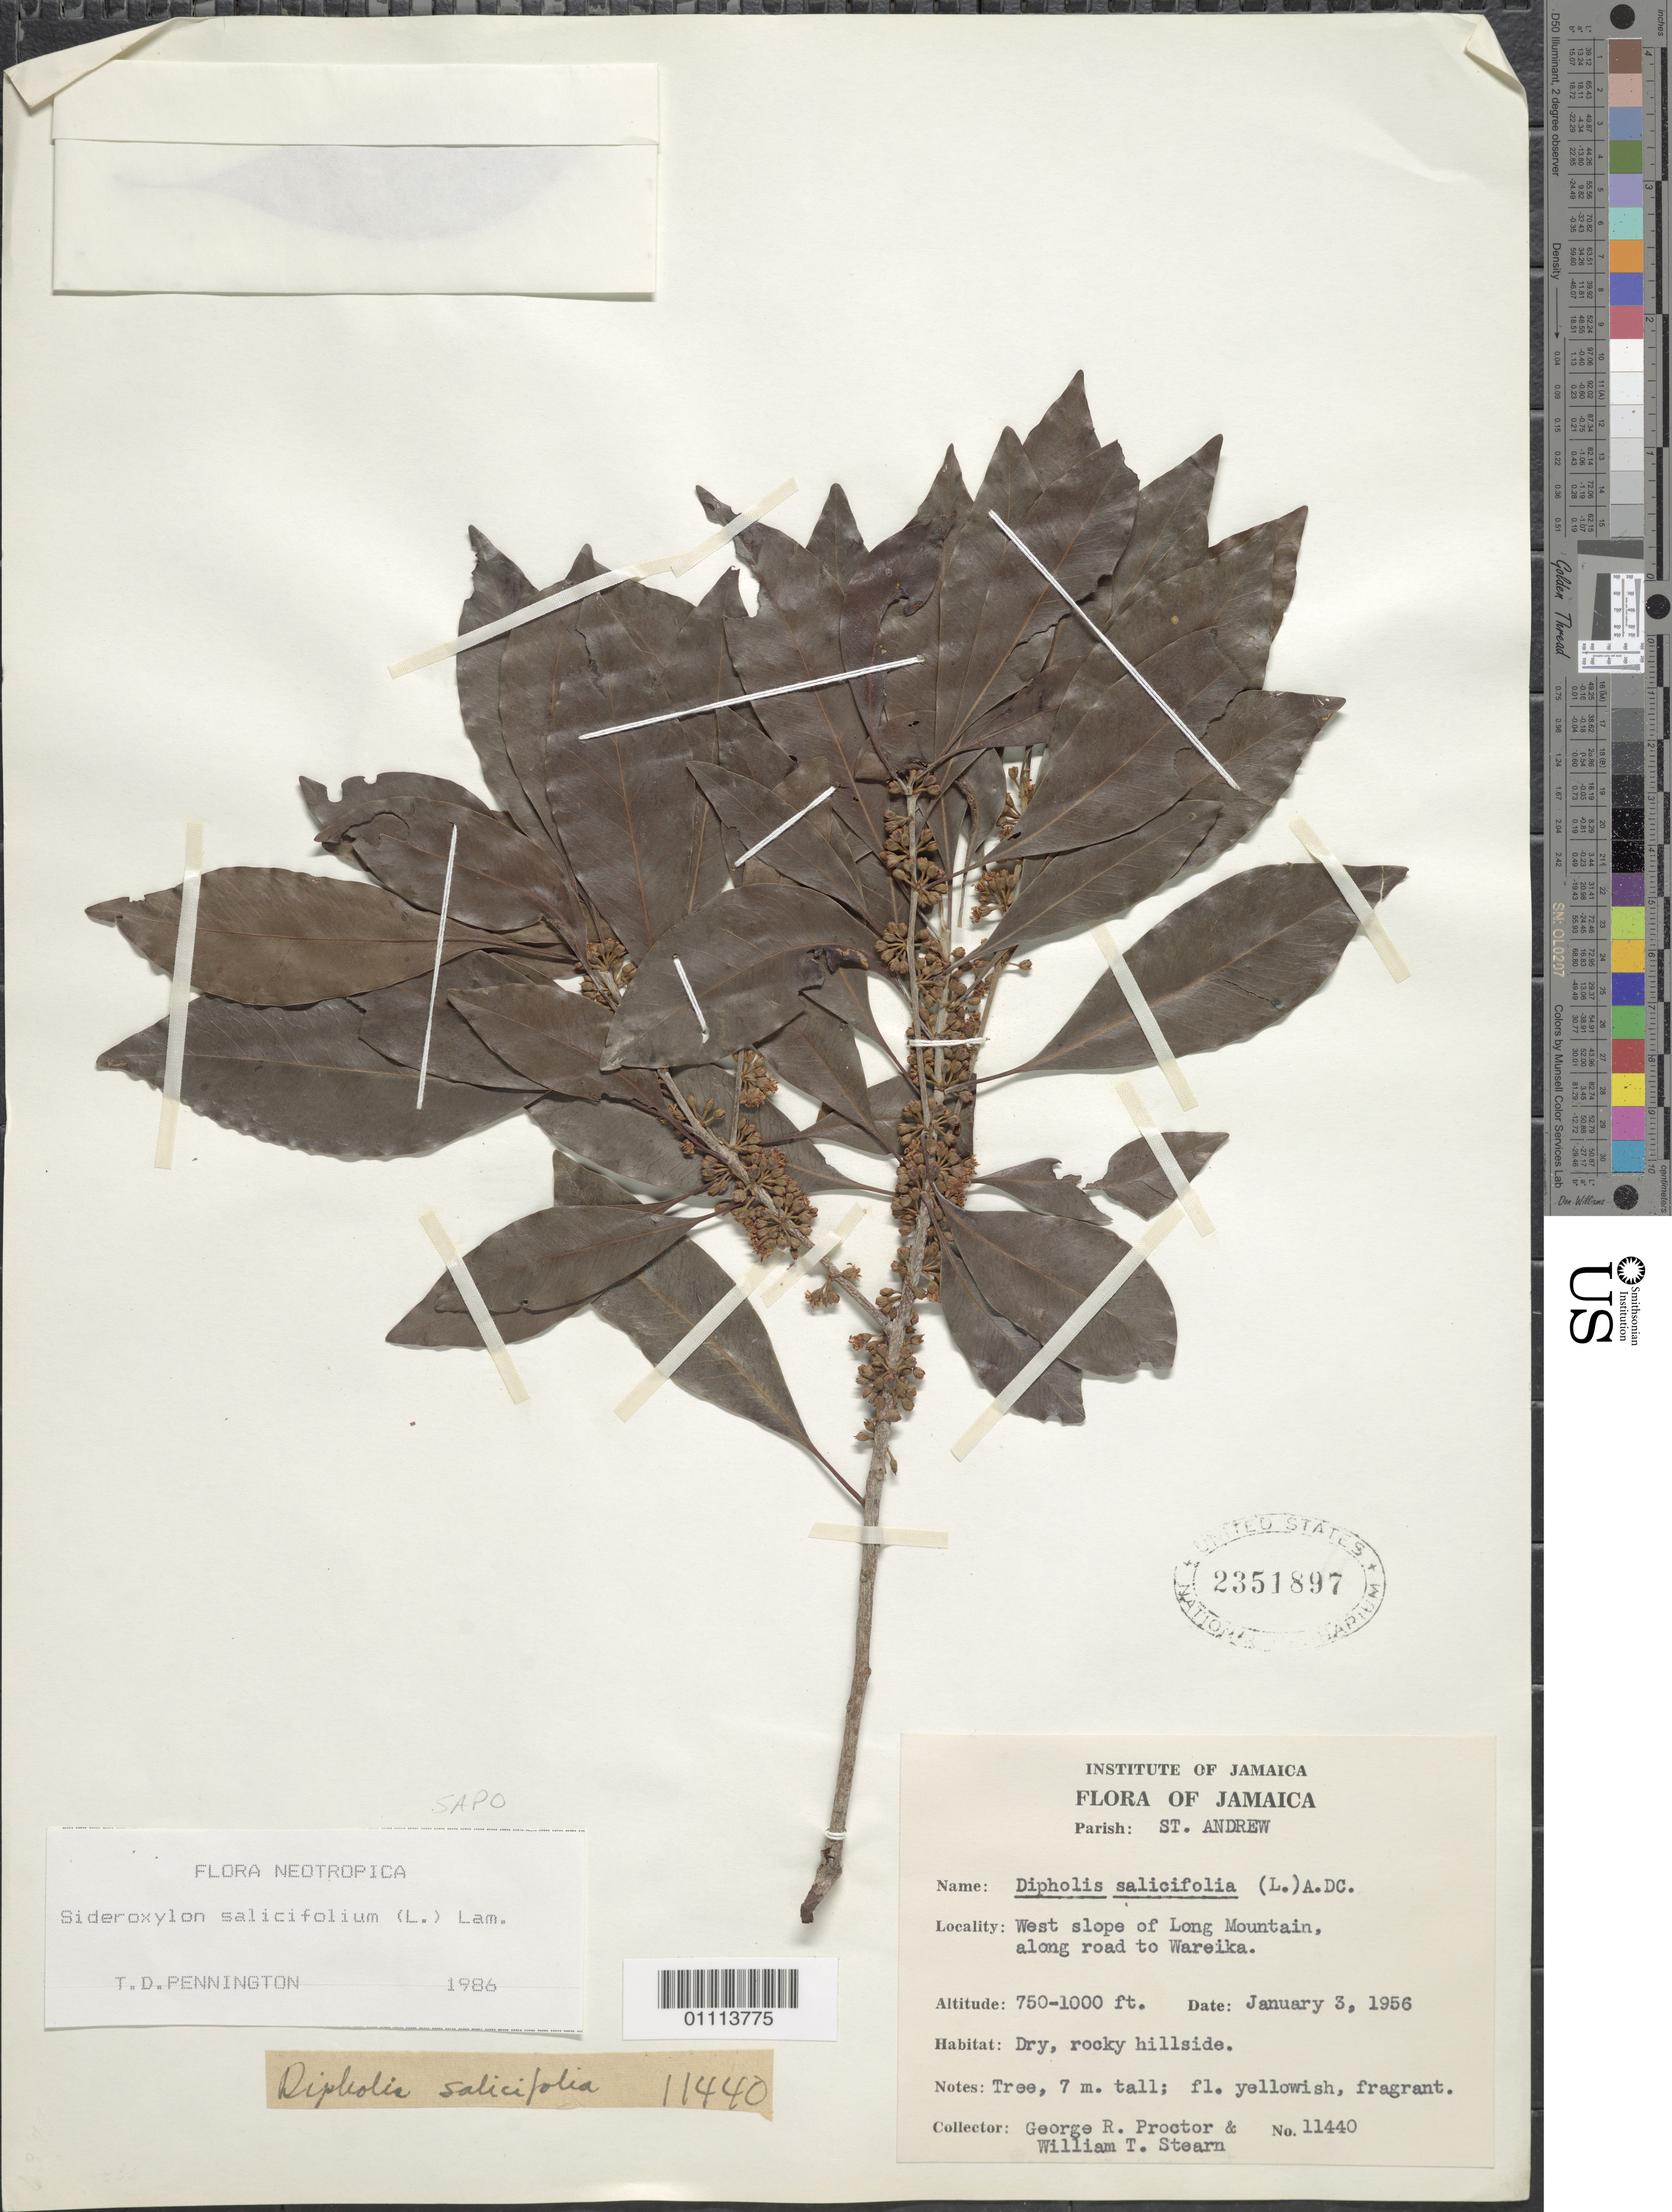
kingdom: Plantae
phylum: Tracheophyta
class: Magnoliopsida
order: Ericales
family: Sapotaceae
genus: Sideroxylon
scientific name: Sideroxylon salicifolium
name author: (L.) Lam.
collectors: G. R. Proctor & W. T. Stearn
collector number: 11440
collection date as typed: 03 Jan 1956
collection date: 1956-01-03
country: Jamaica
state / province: Saint Andrew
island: Jamaica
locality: West slope of Long Mountain, along road to Wareika.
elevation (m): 229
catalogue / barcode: US 2351897